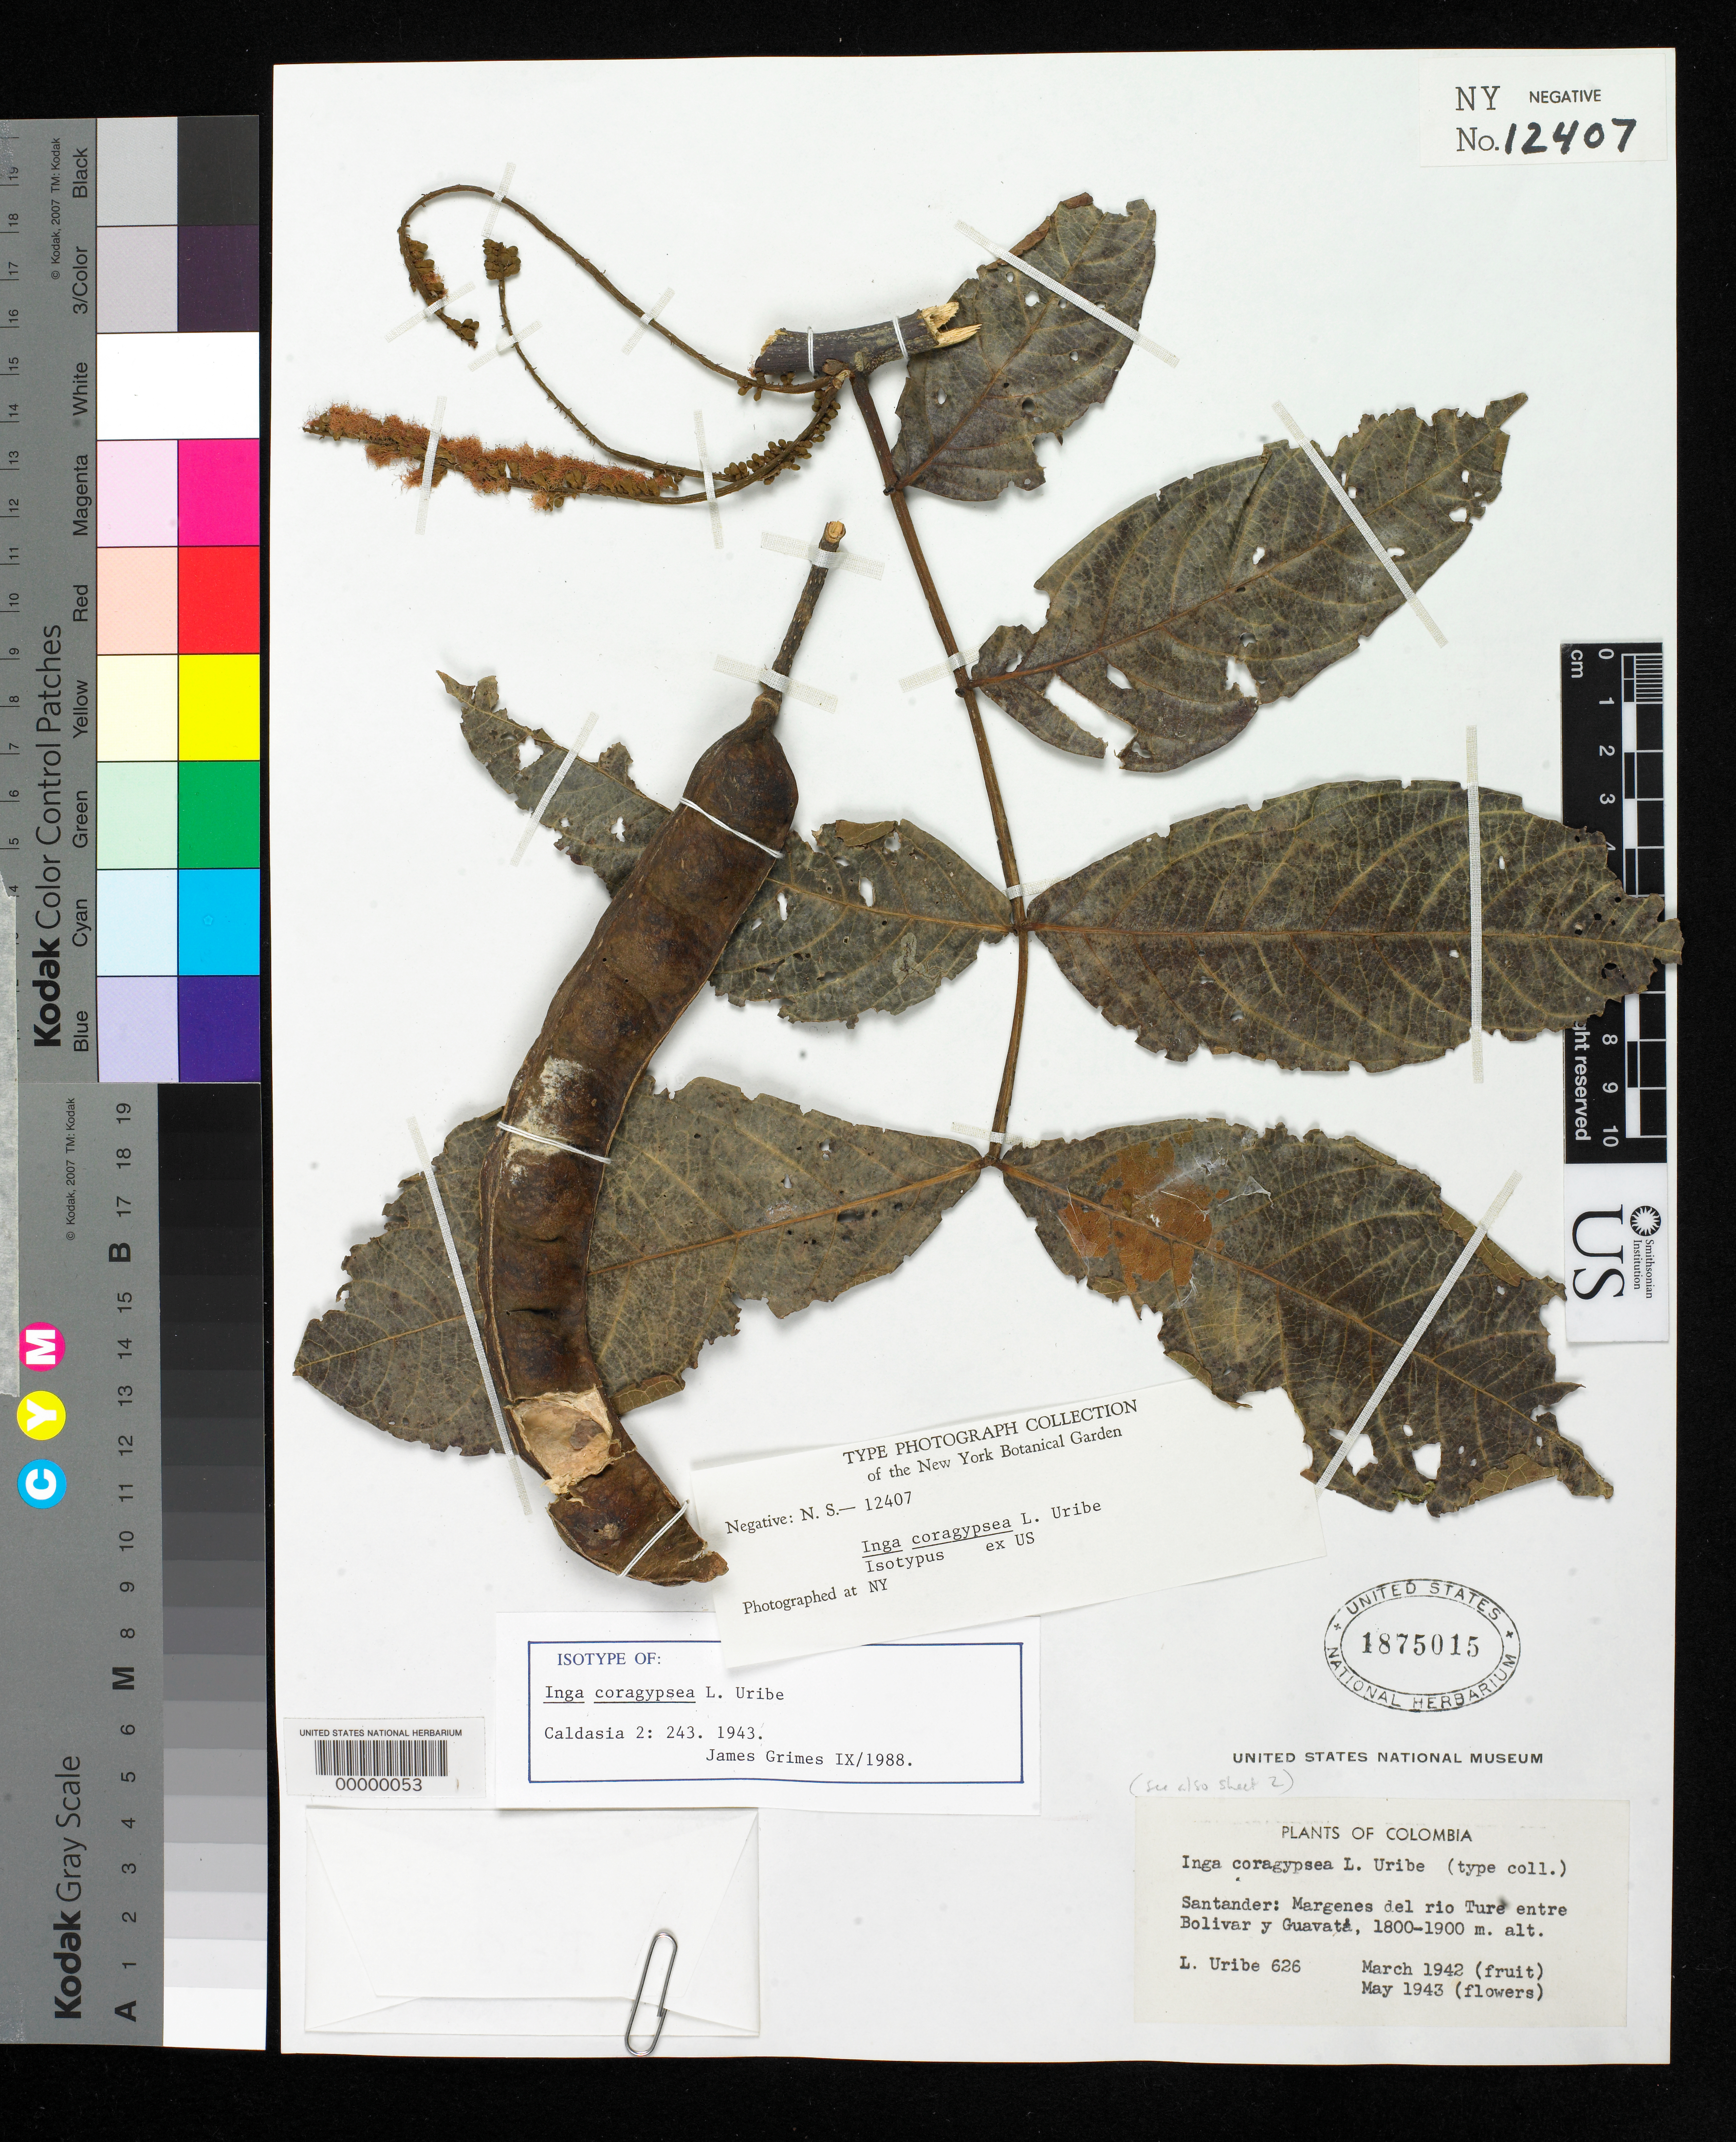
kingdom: Plantae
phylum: Tracheophyta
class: Magnoliopsida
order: Fabales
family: Fabaceae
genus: Inga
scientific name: Inga coragypsea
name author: L. Uribe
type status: Isotype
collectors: L. Uribe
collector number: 626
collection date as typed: Mar 1942 and -- May 1943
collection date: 1942-03,1943-05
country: Colombia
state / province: Santander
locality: Rio Ture between Bolivar and Guavata.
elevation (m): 1800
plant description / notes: Annotated by Grimes (1988) and cited by Pennington (1997, Genus Inga) as "isotype" but probably syntypes (fruit collected March 1942, flowers collected May 1943). (Pennington cites "Type" as "fl. fr., May 1943" with "holotype" at COL. Effective lectotypification?)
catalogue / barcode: US 1875015